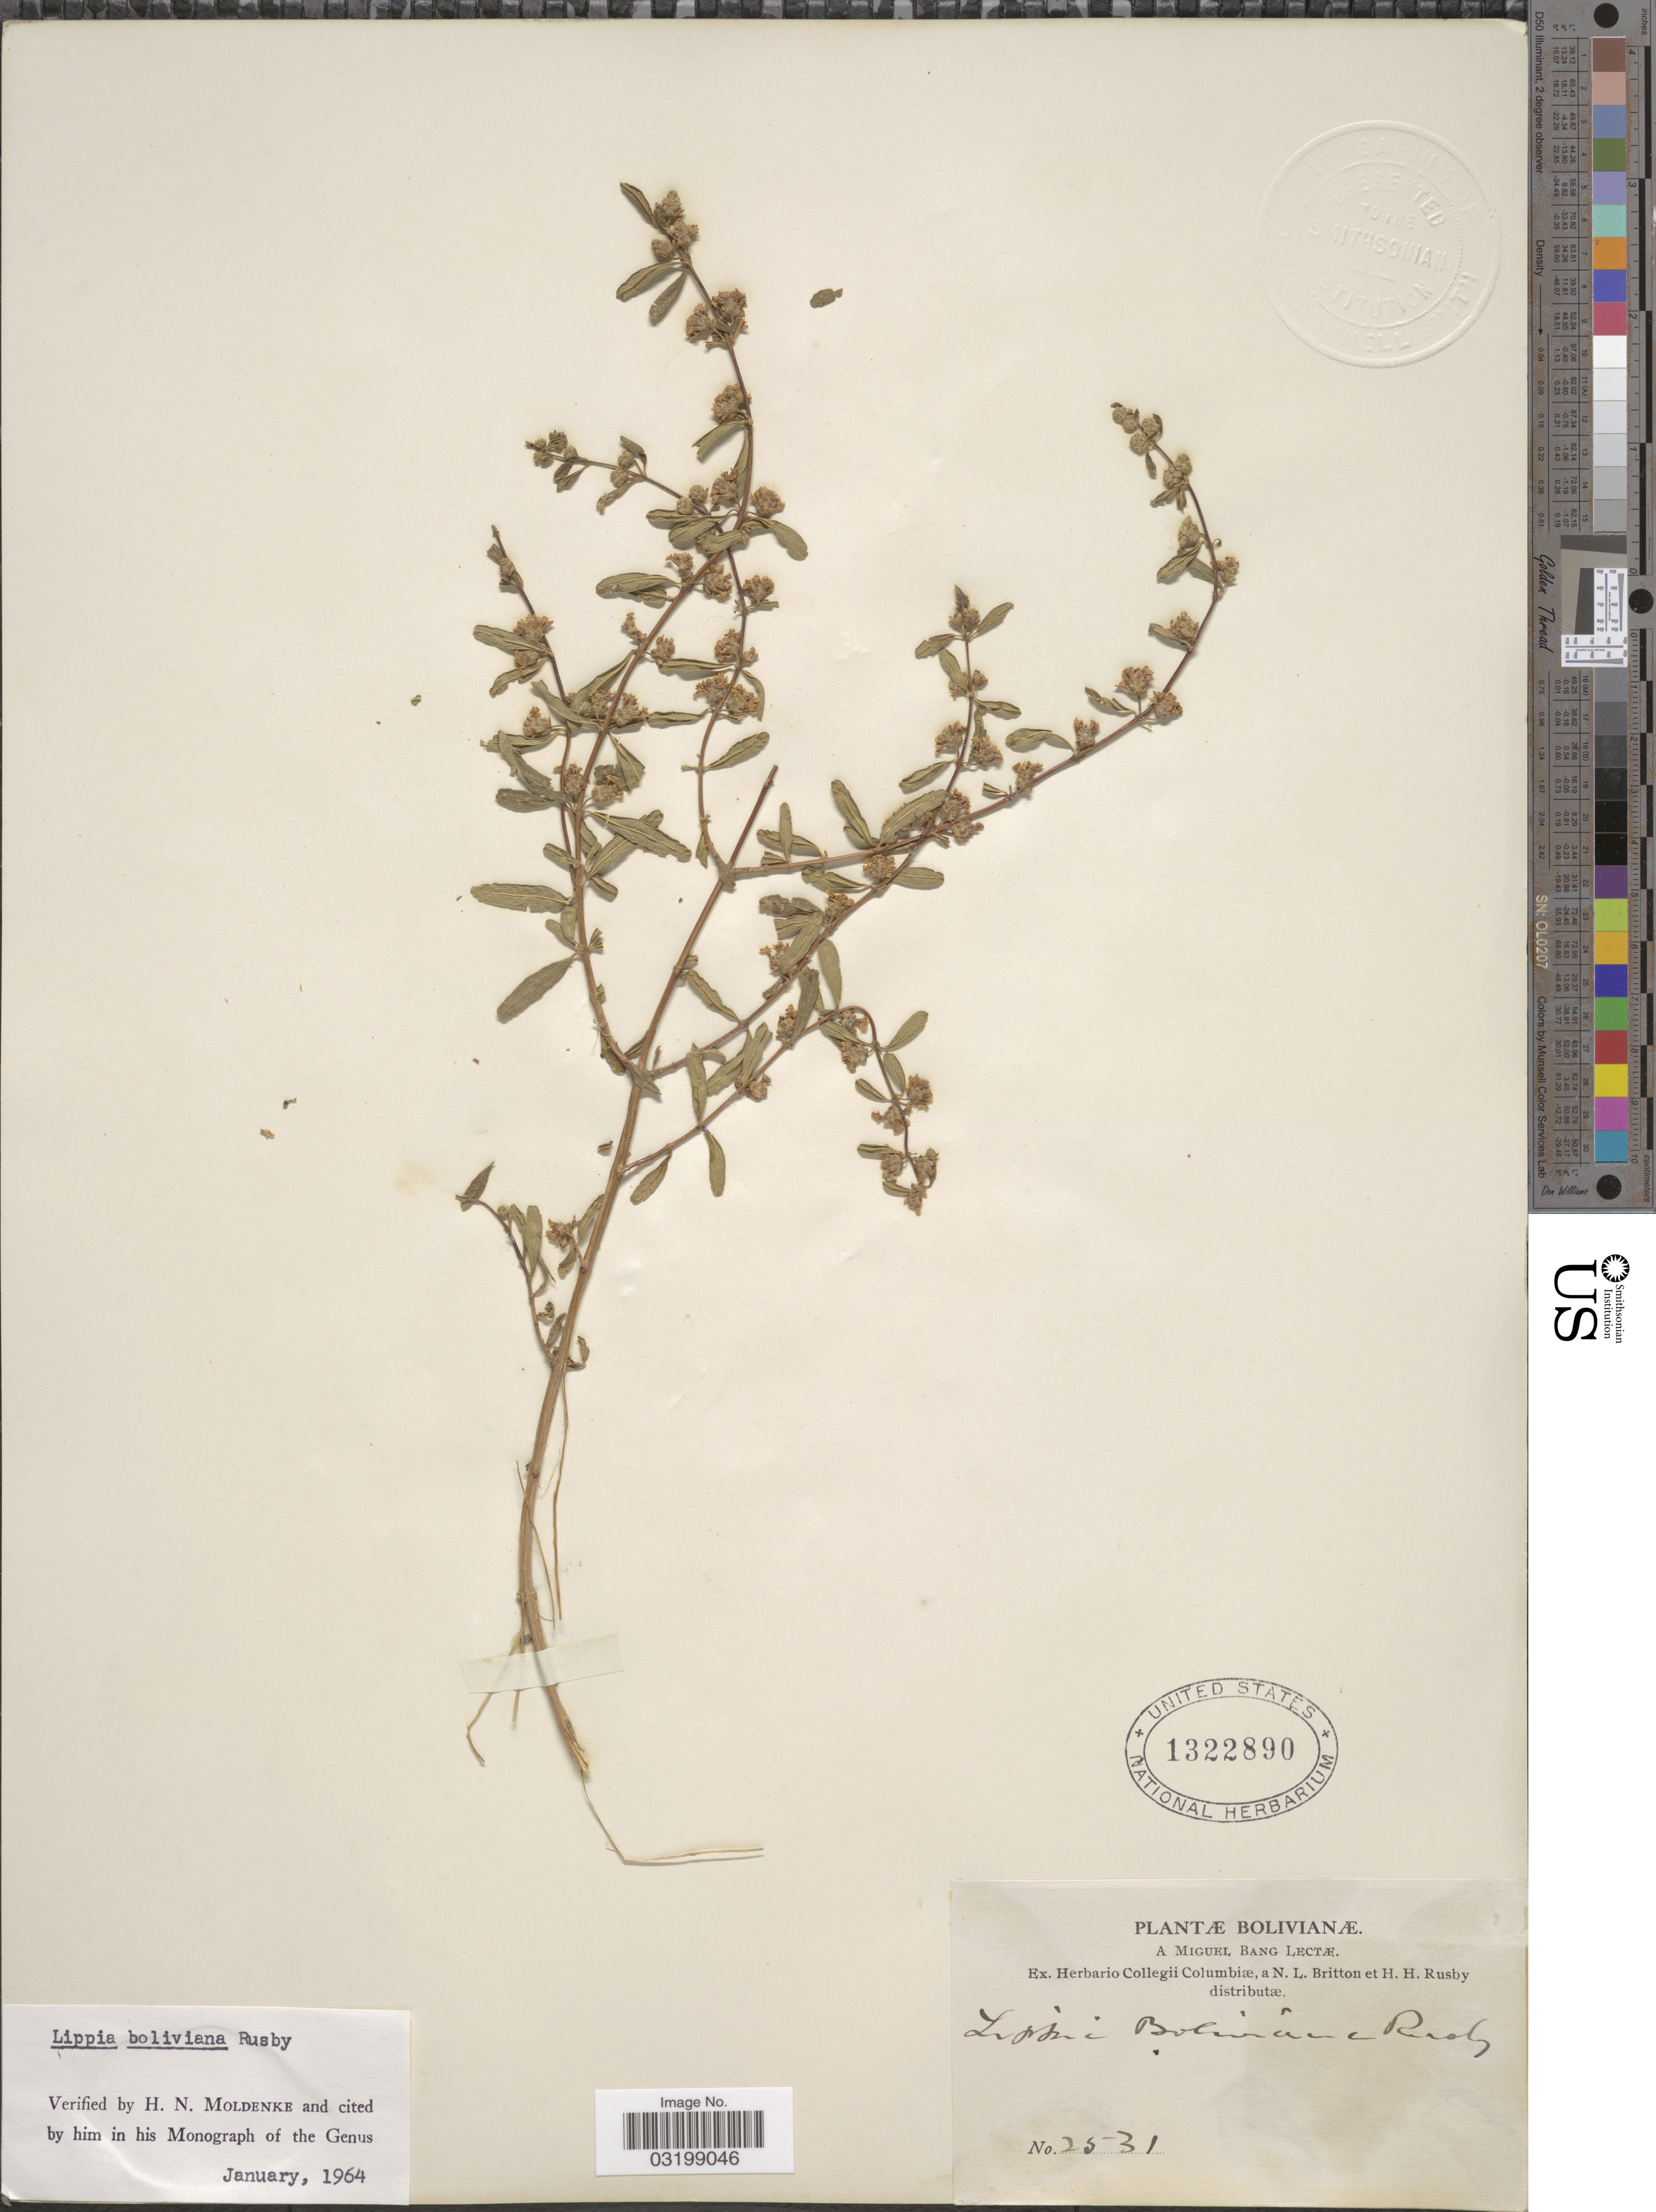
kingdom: Plantae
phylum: Tracheophyta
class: Magnoliopsida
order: Lamiales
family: Verbenaceae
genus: Lippia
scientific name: Lippia integrifolia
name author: (Griseb.) Hieron.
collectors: M. Bang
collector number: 2531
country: Bolivia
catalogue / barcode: US 1322890